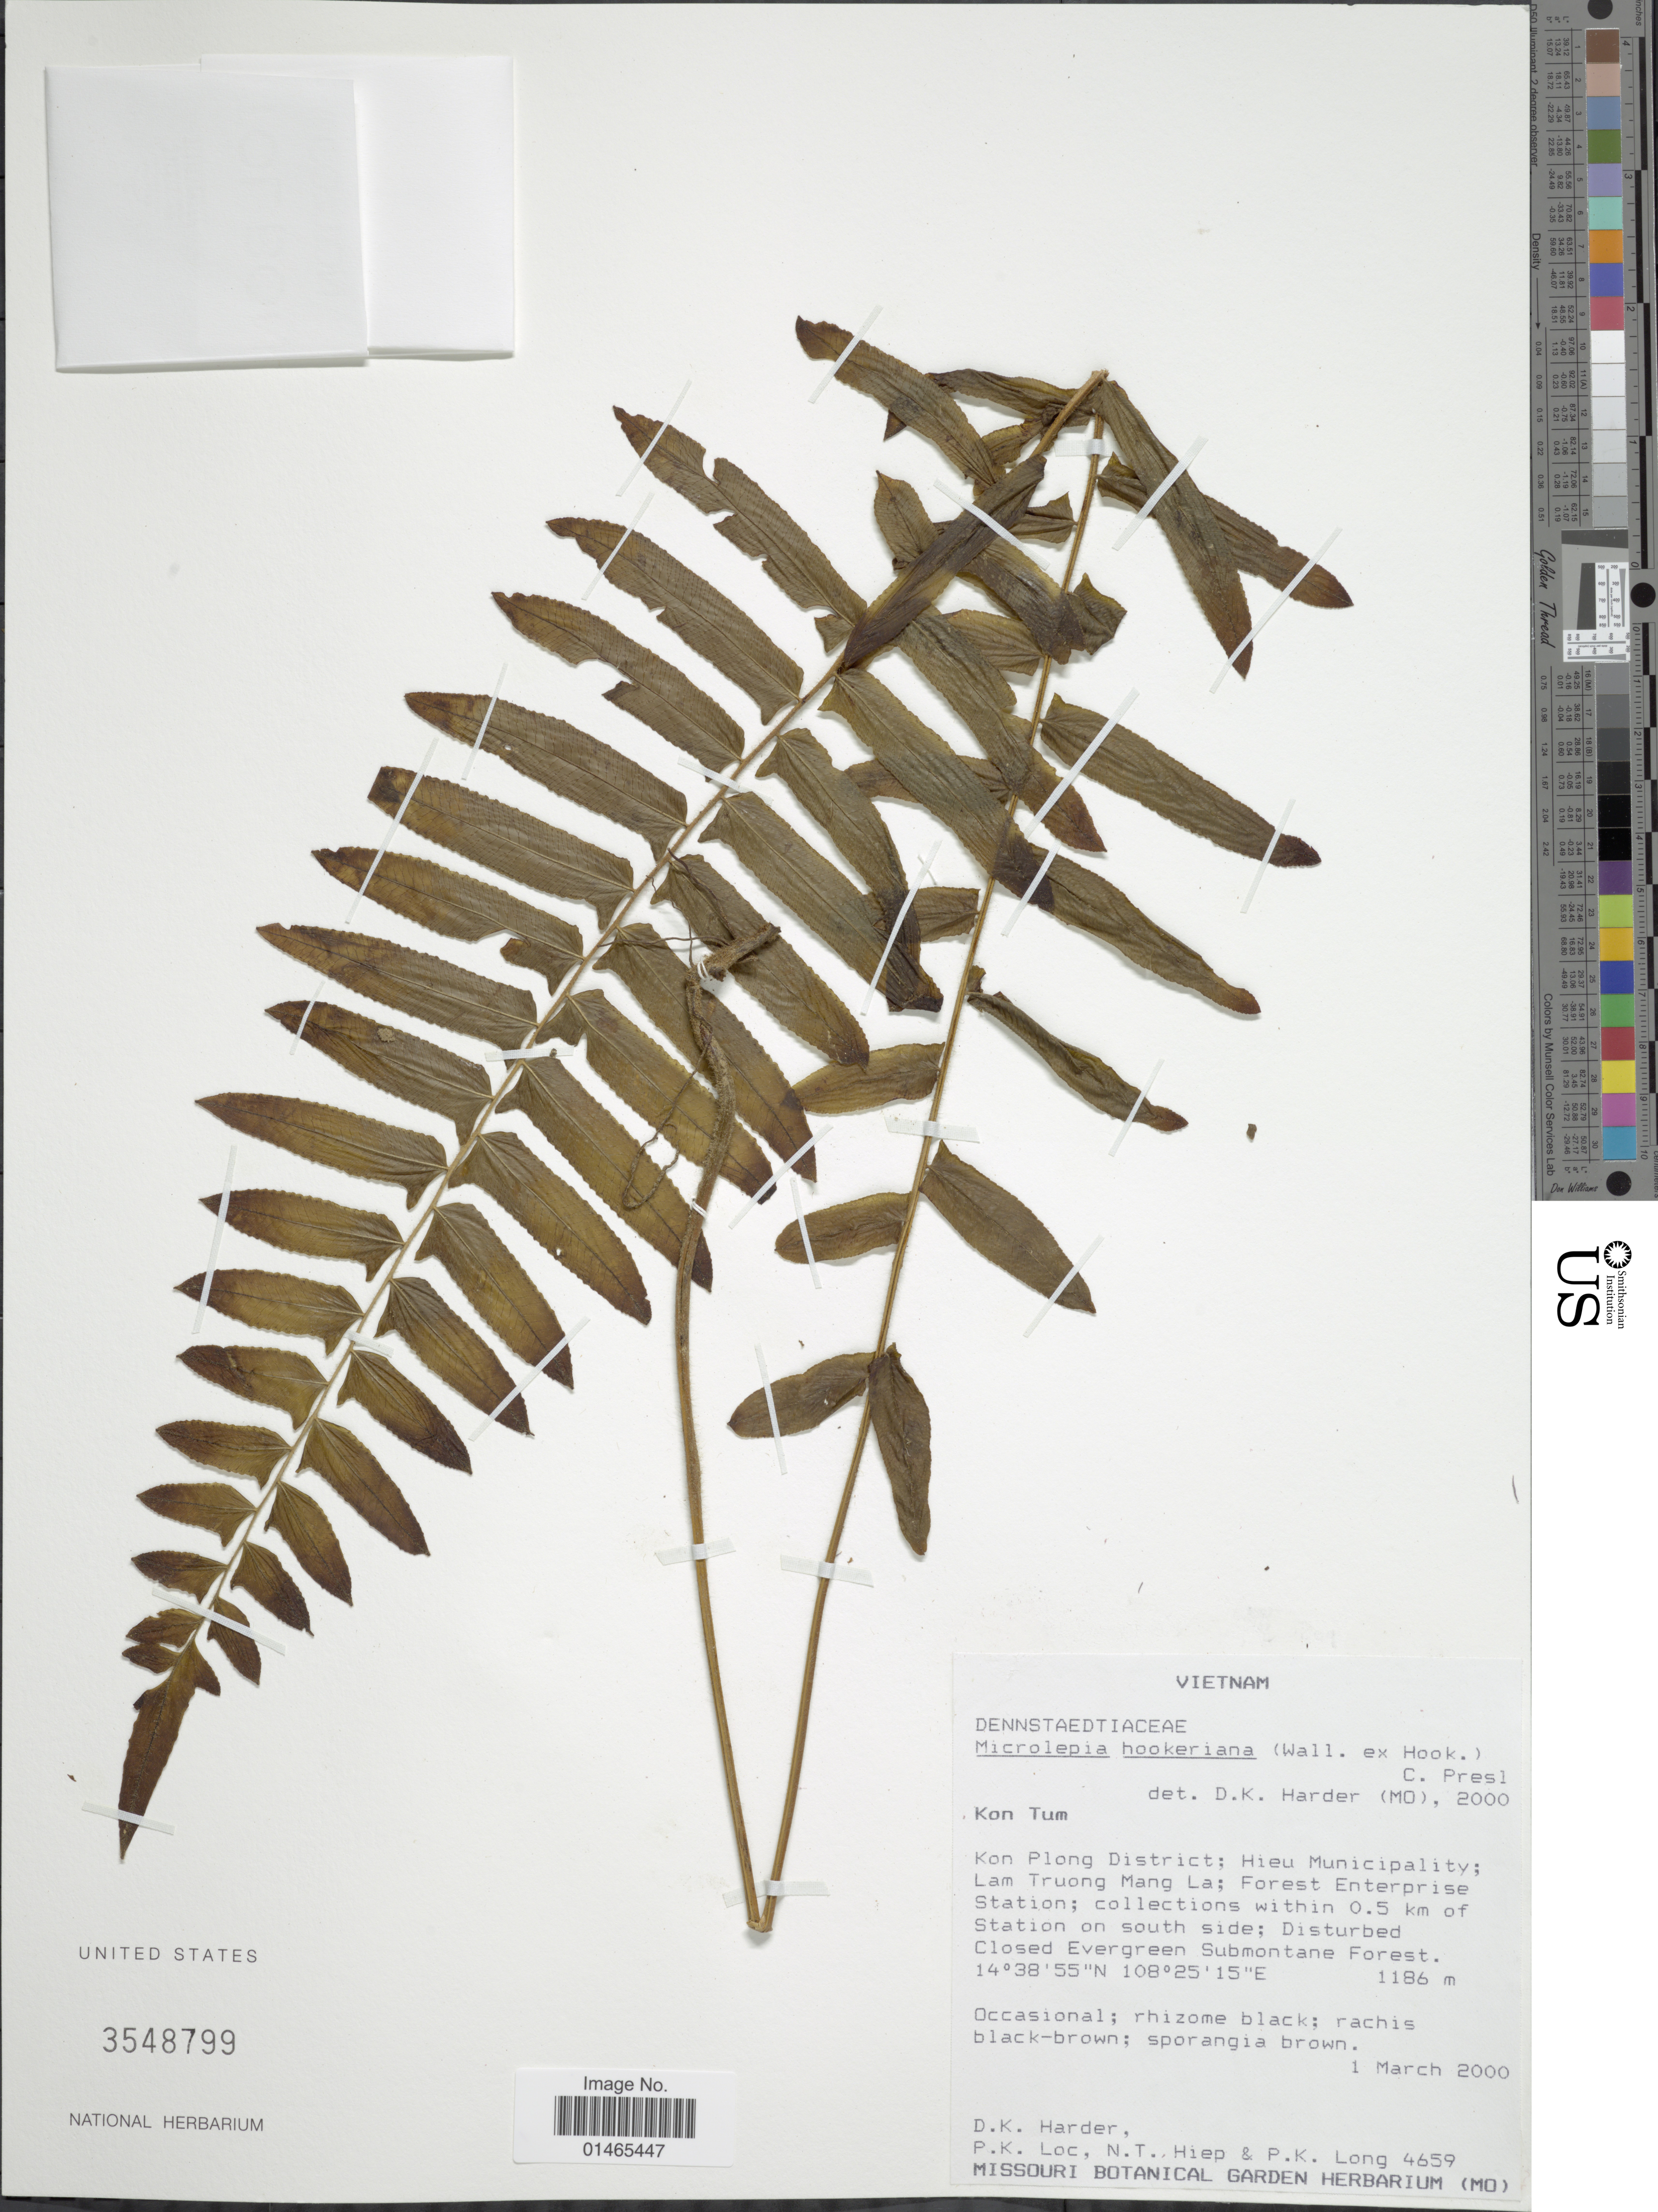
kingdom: Plantae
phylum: Tracheophyta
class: Polypodiopsida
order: Polypodiales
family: Dennstaedtiaceae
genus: Microlepia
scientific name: Microlepia hookeriana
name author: (Wall. ex Hook.) C. Presl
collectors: D. Harder, P. K. Lôc, N. T. Hiep & P. Long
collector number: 4659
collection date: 2000-03-01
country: Vietnam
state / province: Kon Tum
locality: Kon Plong District: Hieu Municipality: Lam Truong Mang La: Forest Enterprise Station, collections within 0.5 km of Closed Evergreen Submontane forest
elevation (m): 1186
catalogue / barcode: US 3548799